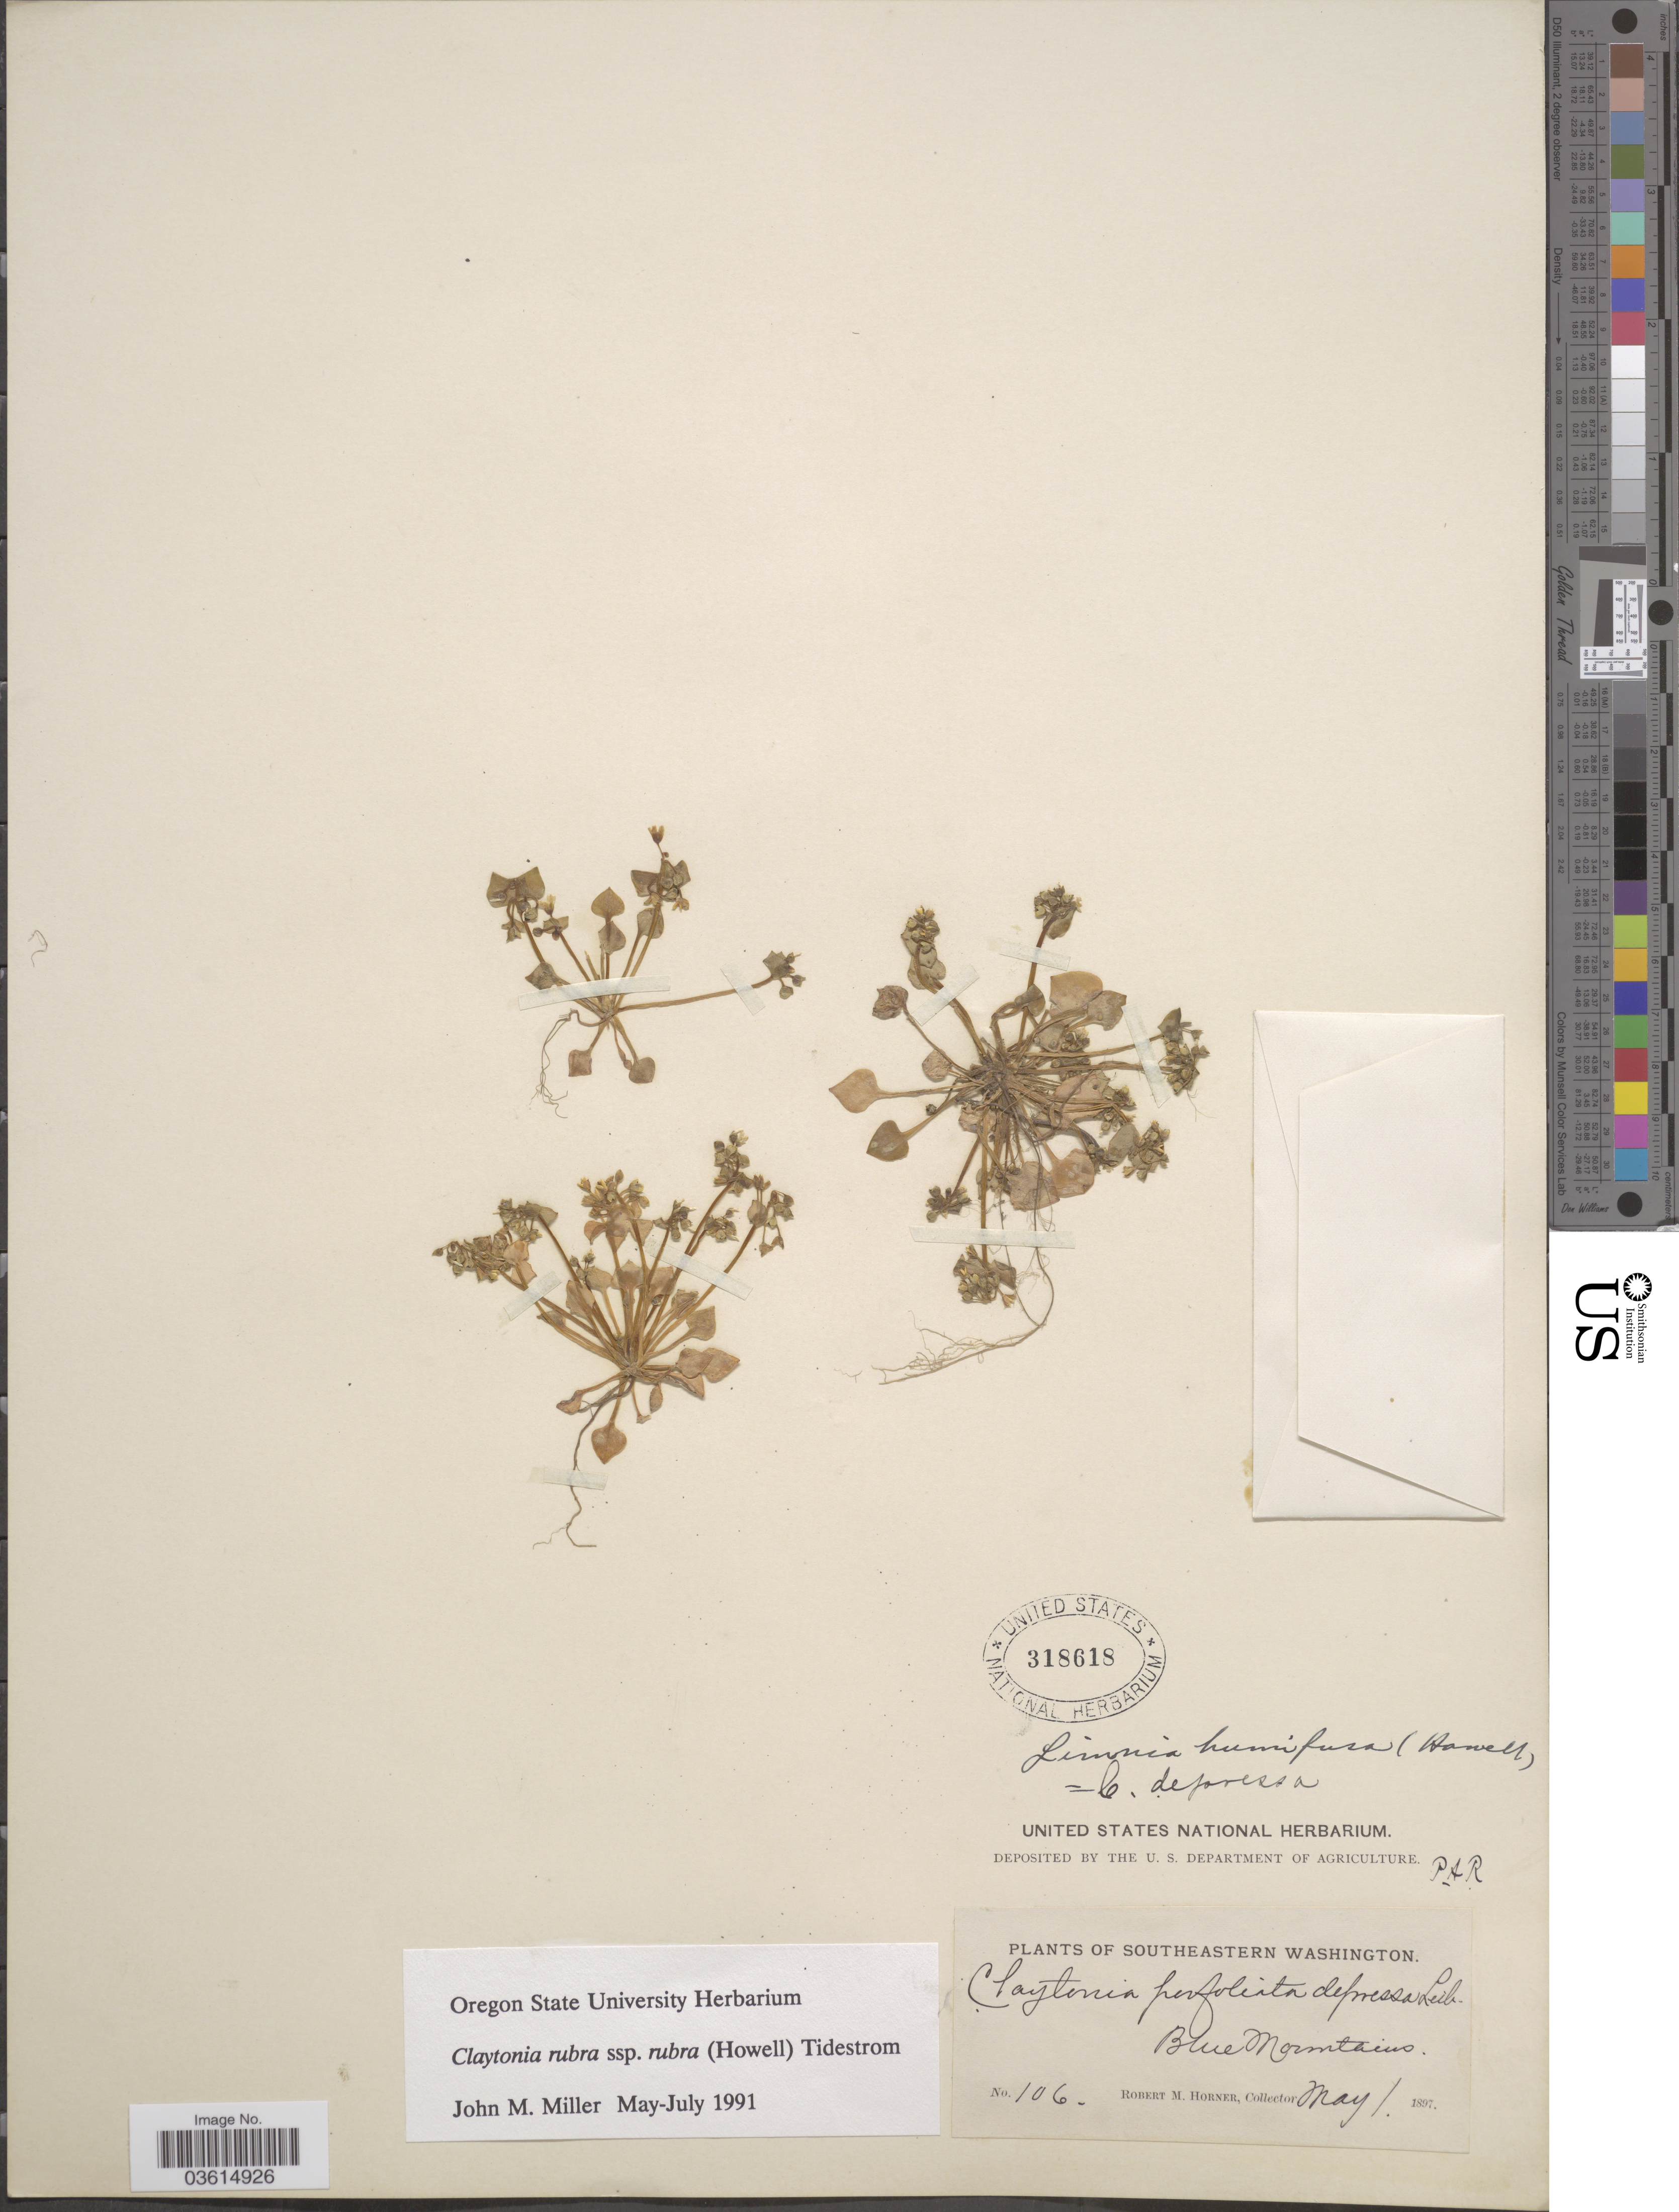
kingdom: Plantae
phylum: Tracheophyta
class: Magnoliopsida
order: Caryophyllales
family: Montiaceae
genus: Claytonia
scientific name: Claytonia rubra subsp. rubra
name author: (Howell) Tidestr.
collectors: R. Horner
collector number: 106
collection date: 1897-05-01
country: United States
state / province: Washington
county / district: Clallam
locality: Southeastern Washington. Blue Mountains.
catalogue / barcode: US 318618